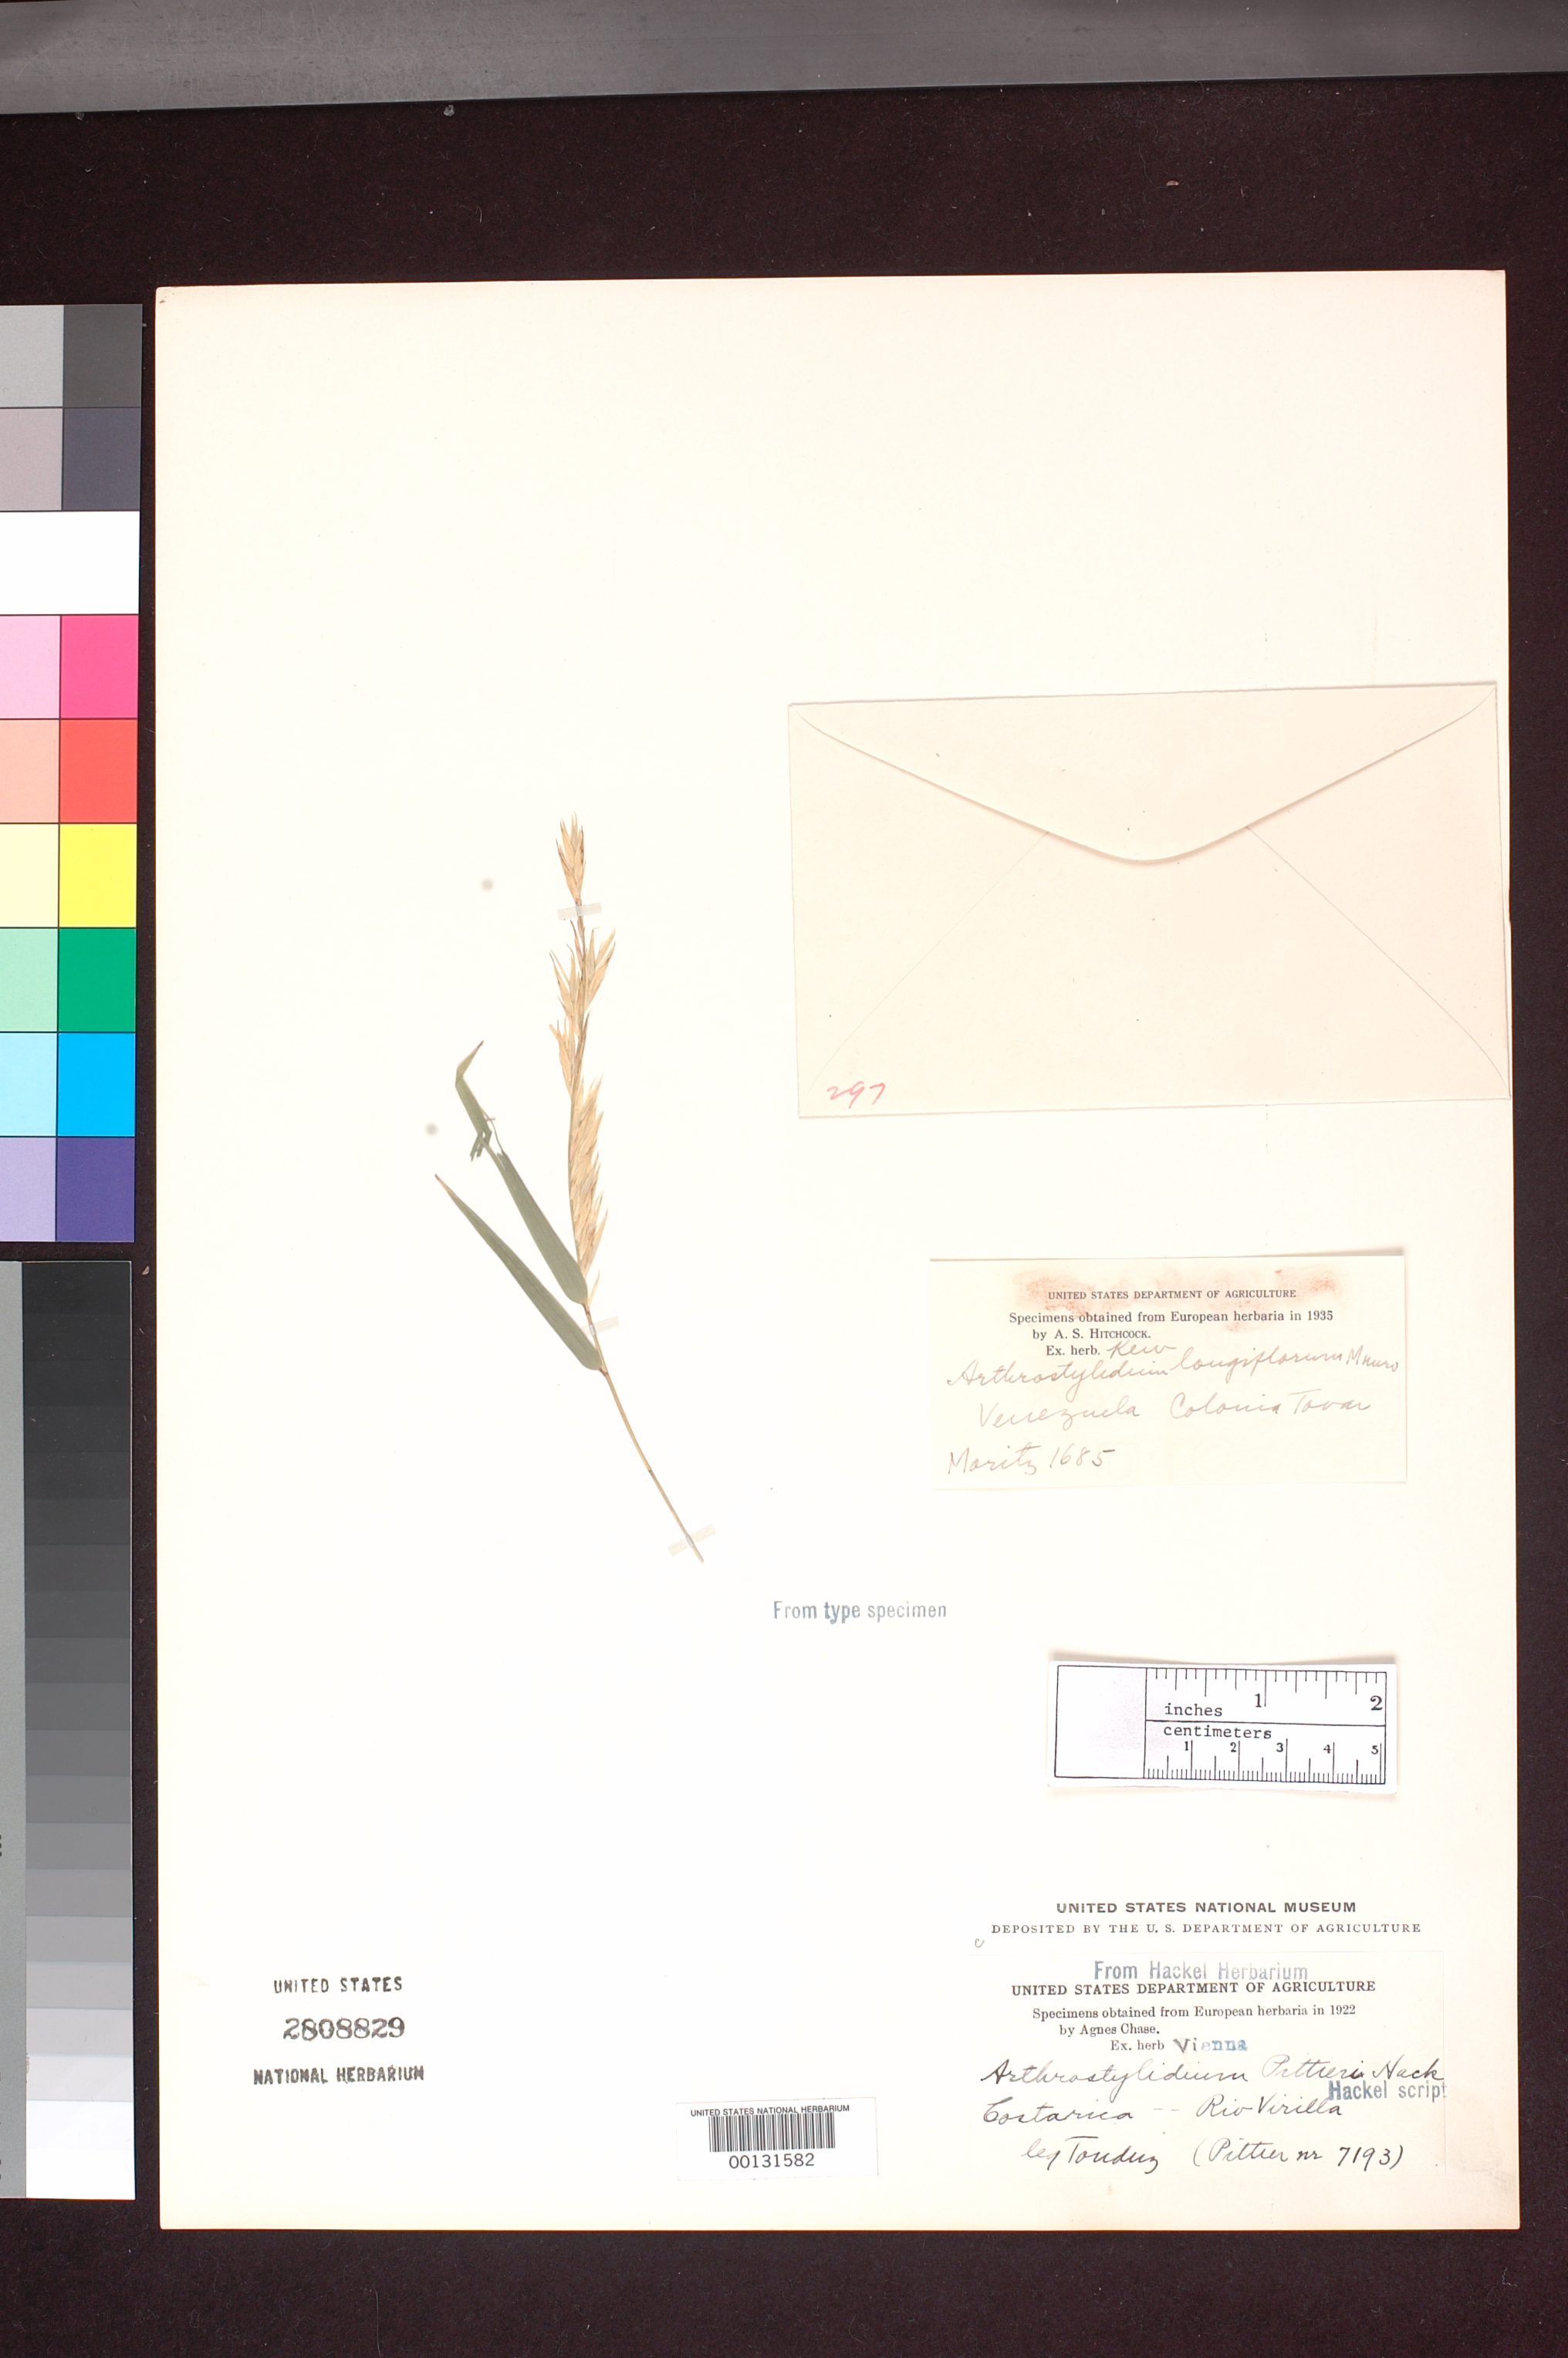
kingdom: Plantae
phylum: Tracheophyta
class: Liliopsida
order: Poales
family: Poaceae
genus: Arthrostylidium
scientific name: Arthrostylidium pittieri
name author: Hack.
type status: Type Material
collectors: A. Tonduz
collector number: Pittier 7193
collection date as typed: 26 Nov 1892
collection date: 1892-11-26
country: Costa Rica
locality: Rio Virilla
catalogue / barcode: US 2808829